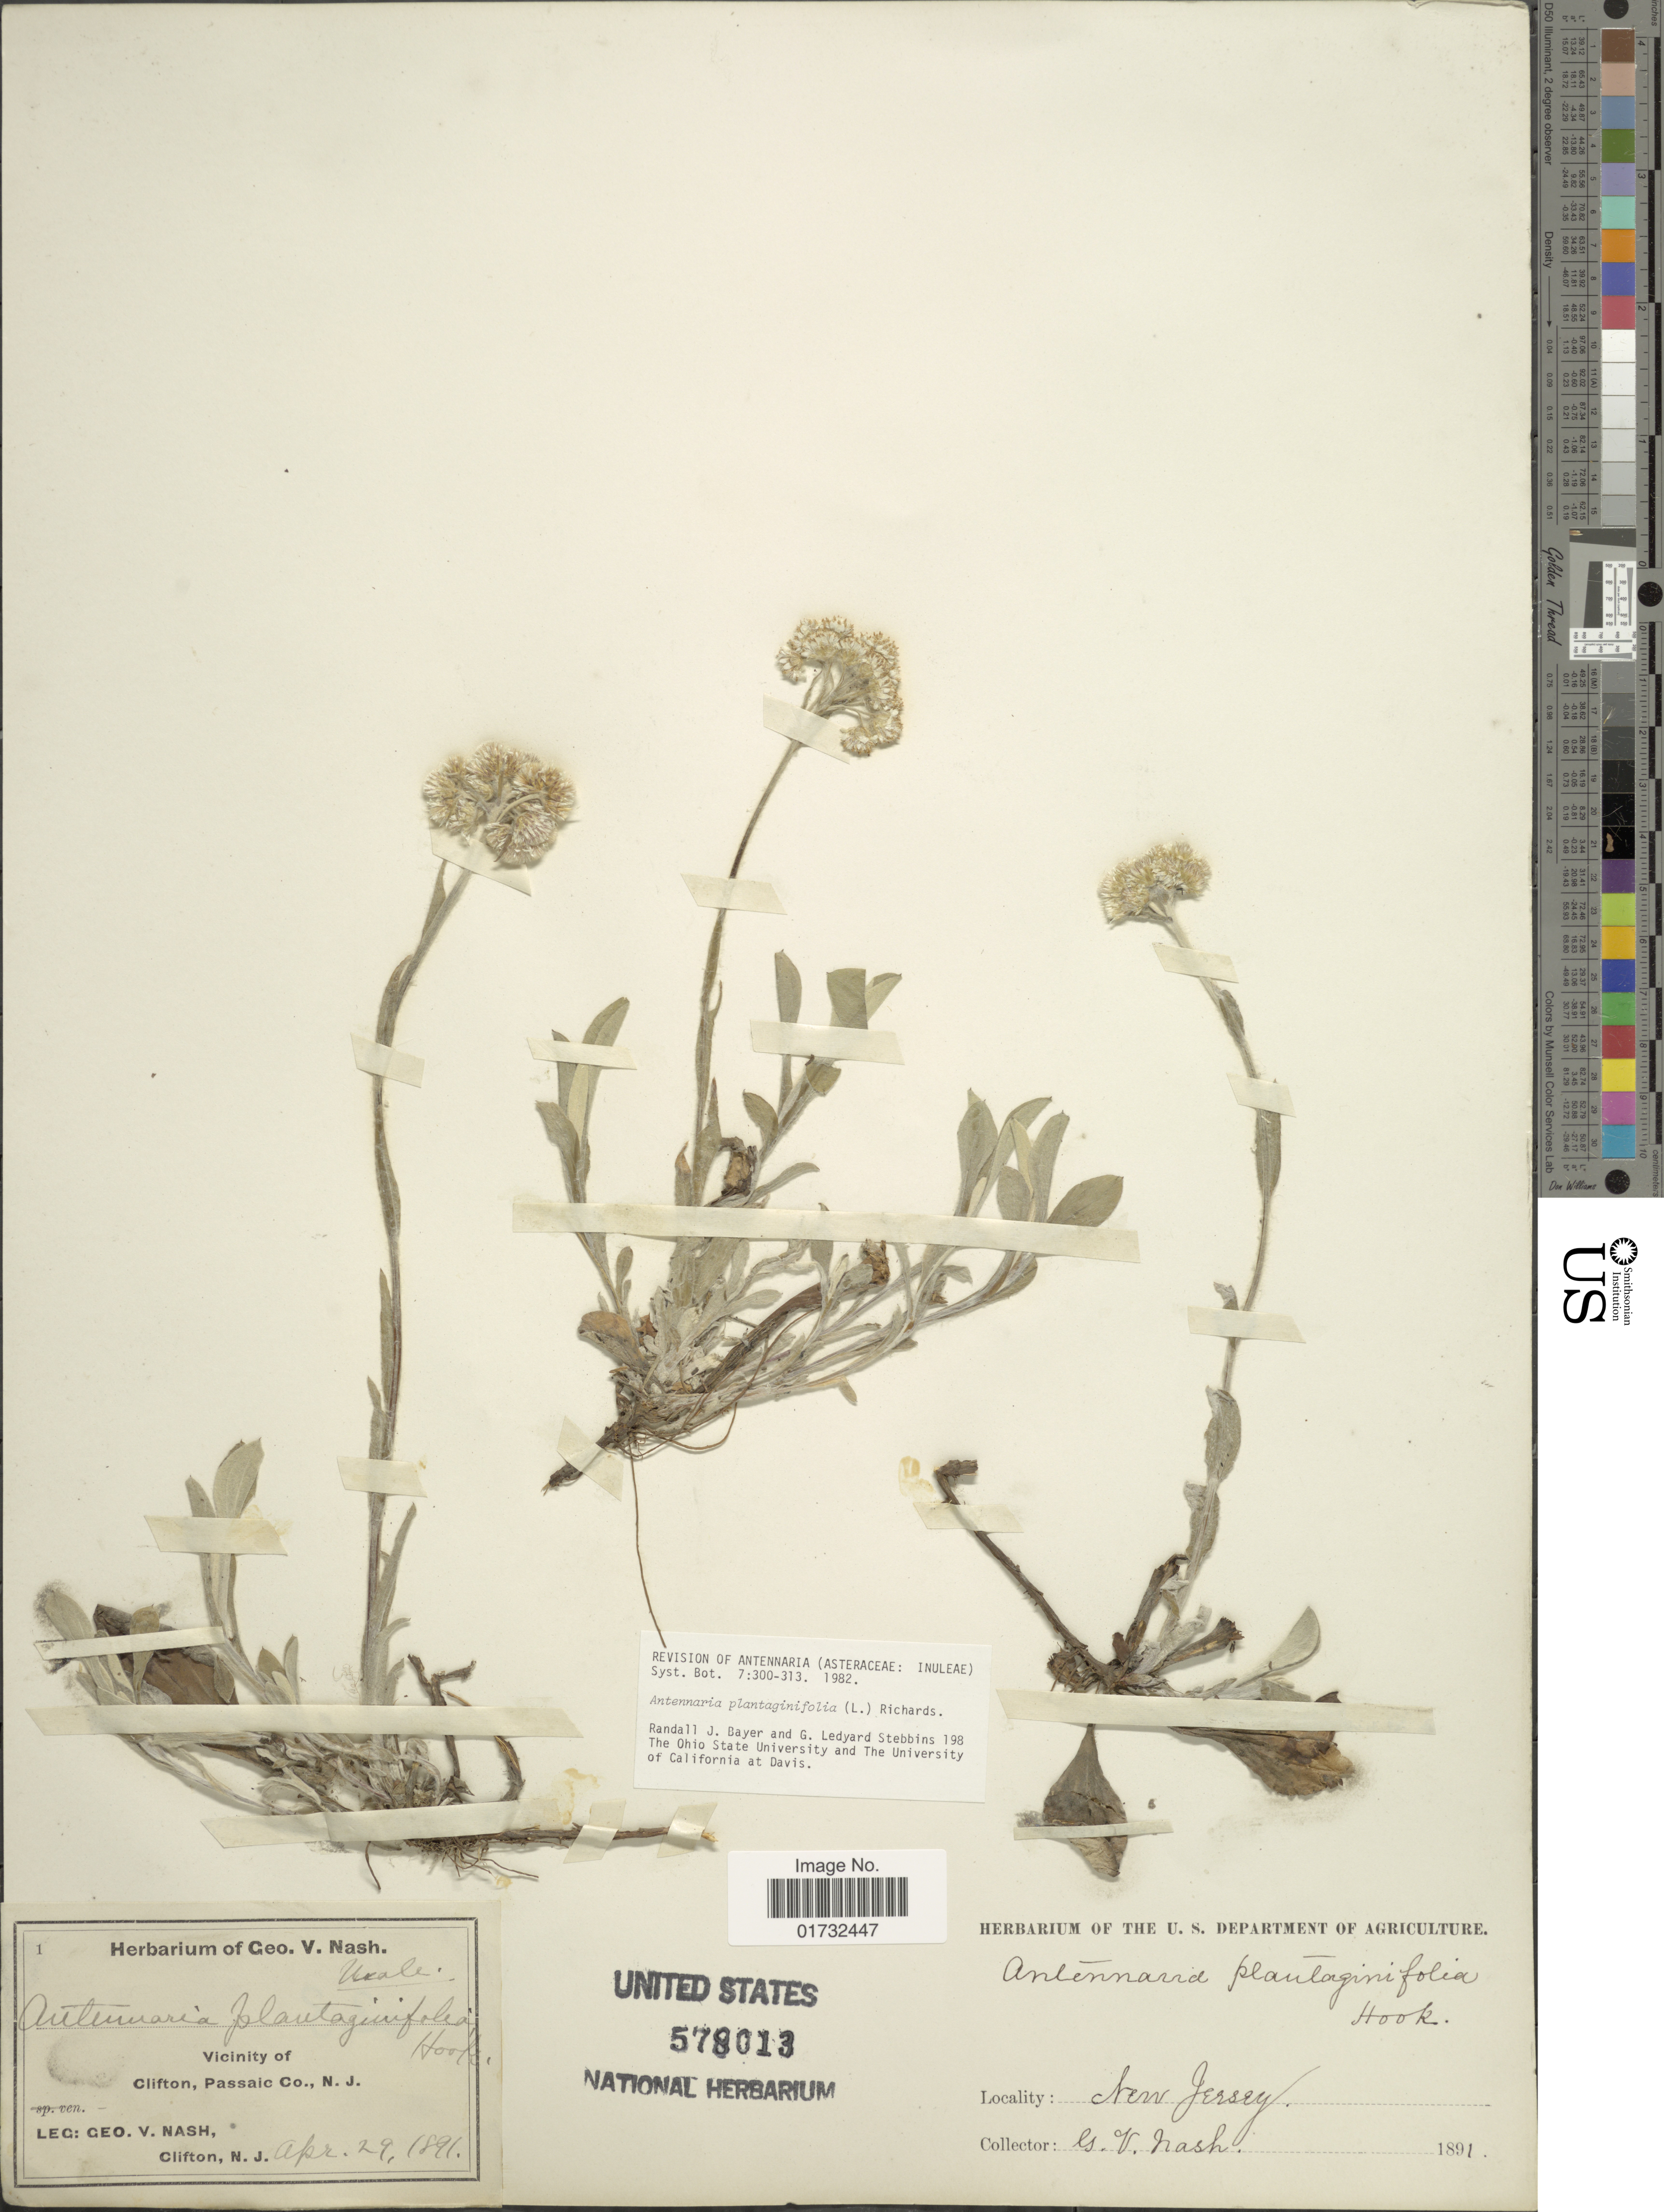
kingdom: Plantae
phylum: Tracheophyta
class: Magnoliopsida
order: Asterales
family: Asteraceae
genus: Antennaria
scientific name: Antennaria plantaginifolia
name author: (L.) Richardson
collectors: G. V. Nash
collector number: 1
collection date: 1891-04-29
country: United States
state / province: New Jersey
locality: Vicinity of Clifton, Passaic Co.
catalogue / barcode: US 578013